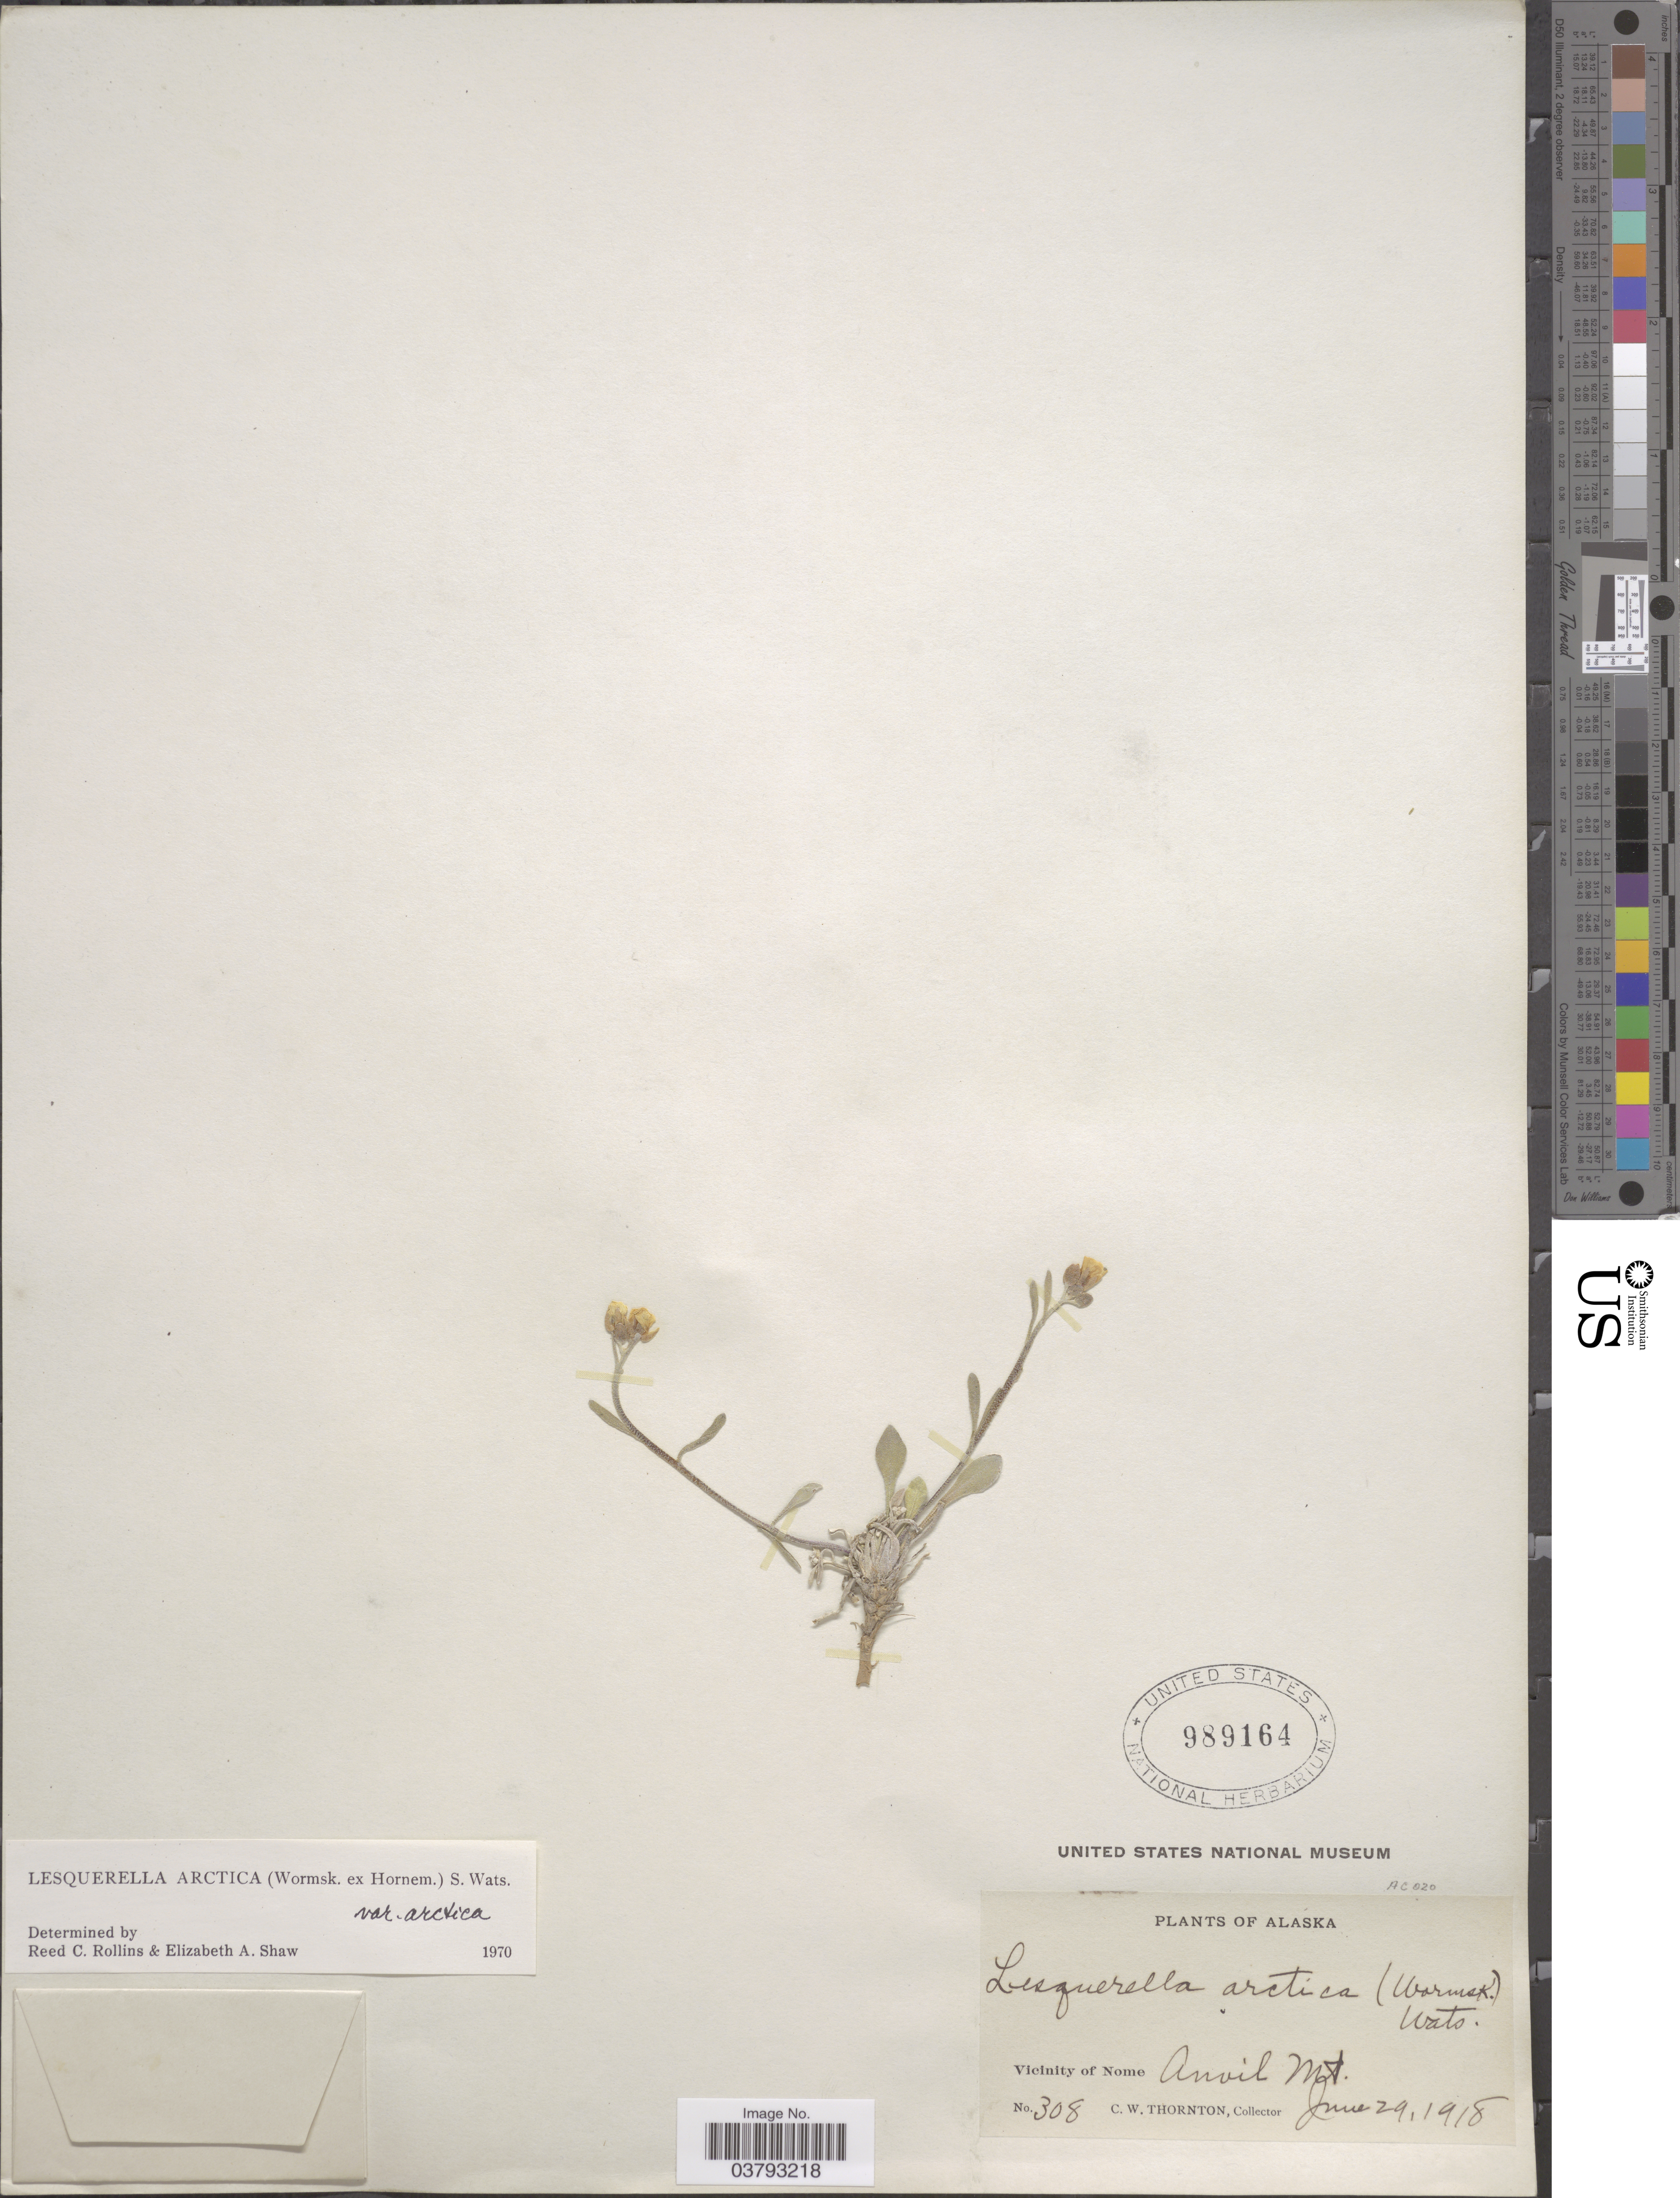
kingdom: Plantae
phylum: Tracheophyta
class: Magnoliopsida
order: Brassicales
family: Brassicaceae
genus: Lesquerella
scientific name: Lesquerella arctica var. arctica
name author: (Wormsk. ex Hornem.) S. Watson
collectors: C. Thornton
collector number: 308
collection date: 1918-06-29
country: United States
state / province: Alaska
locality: Vicinity of Nome Anvil Mt.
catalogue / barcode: US 989164